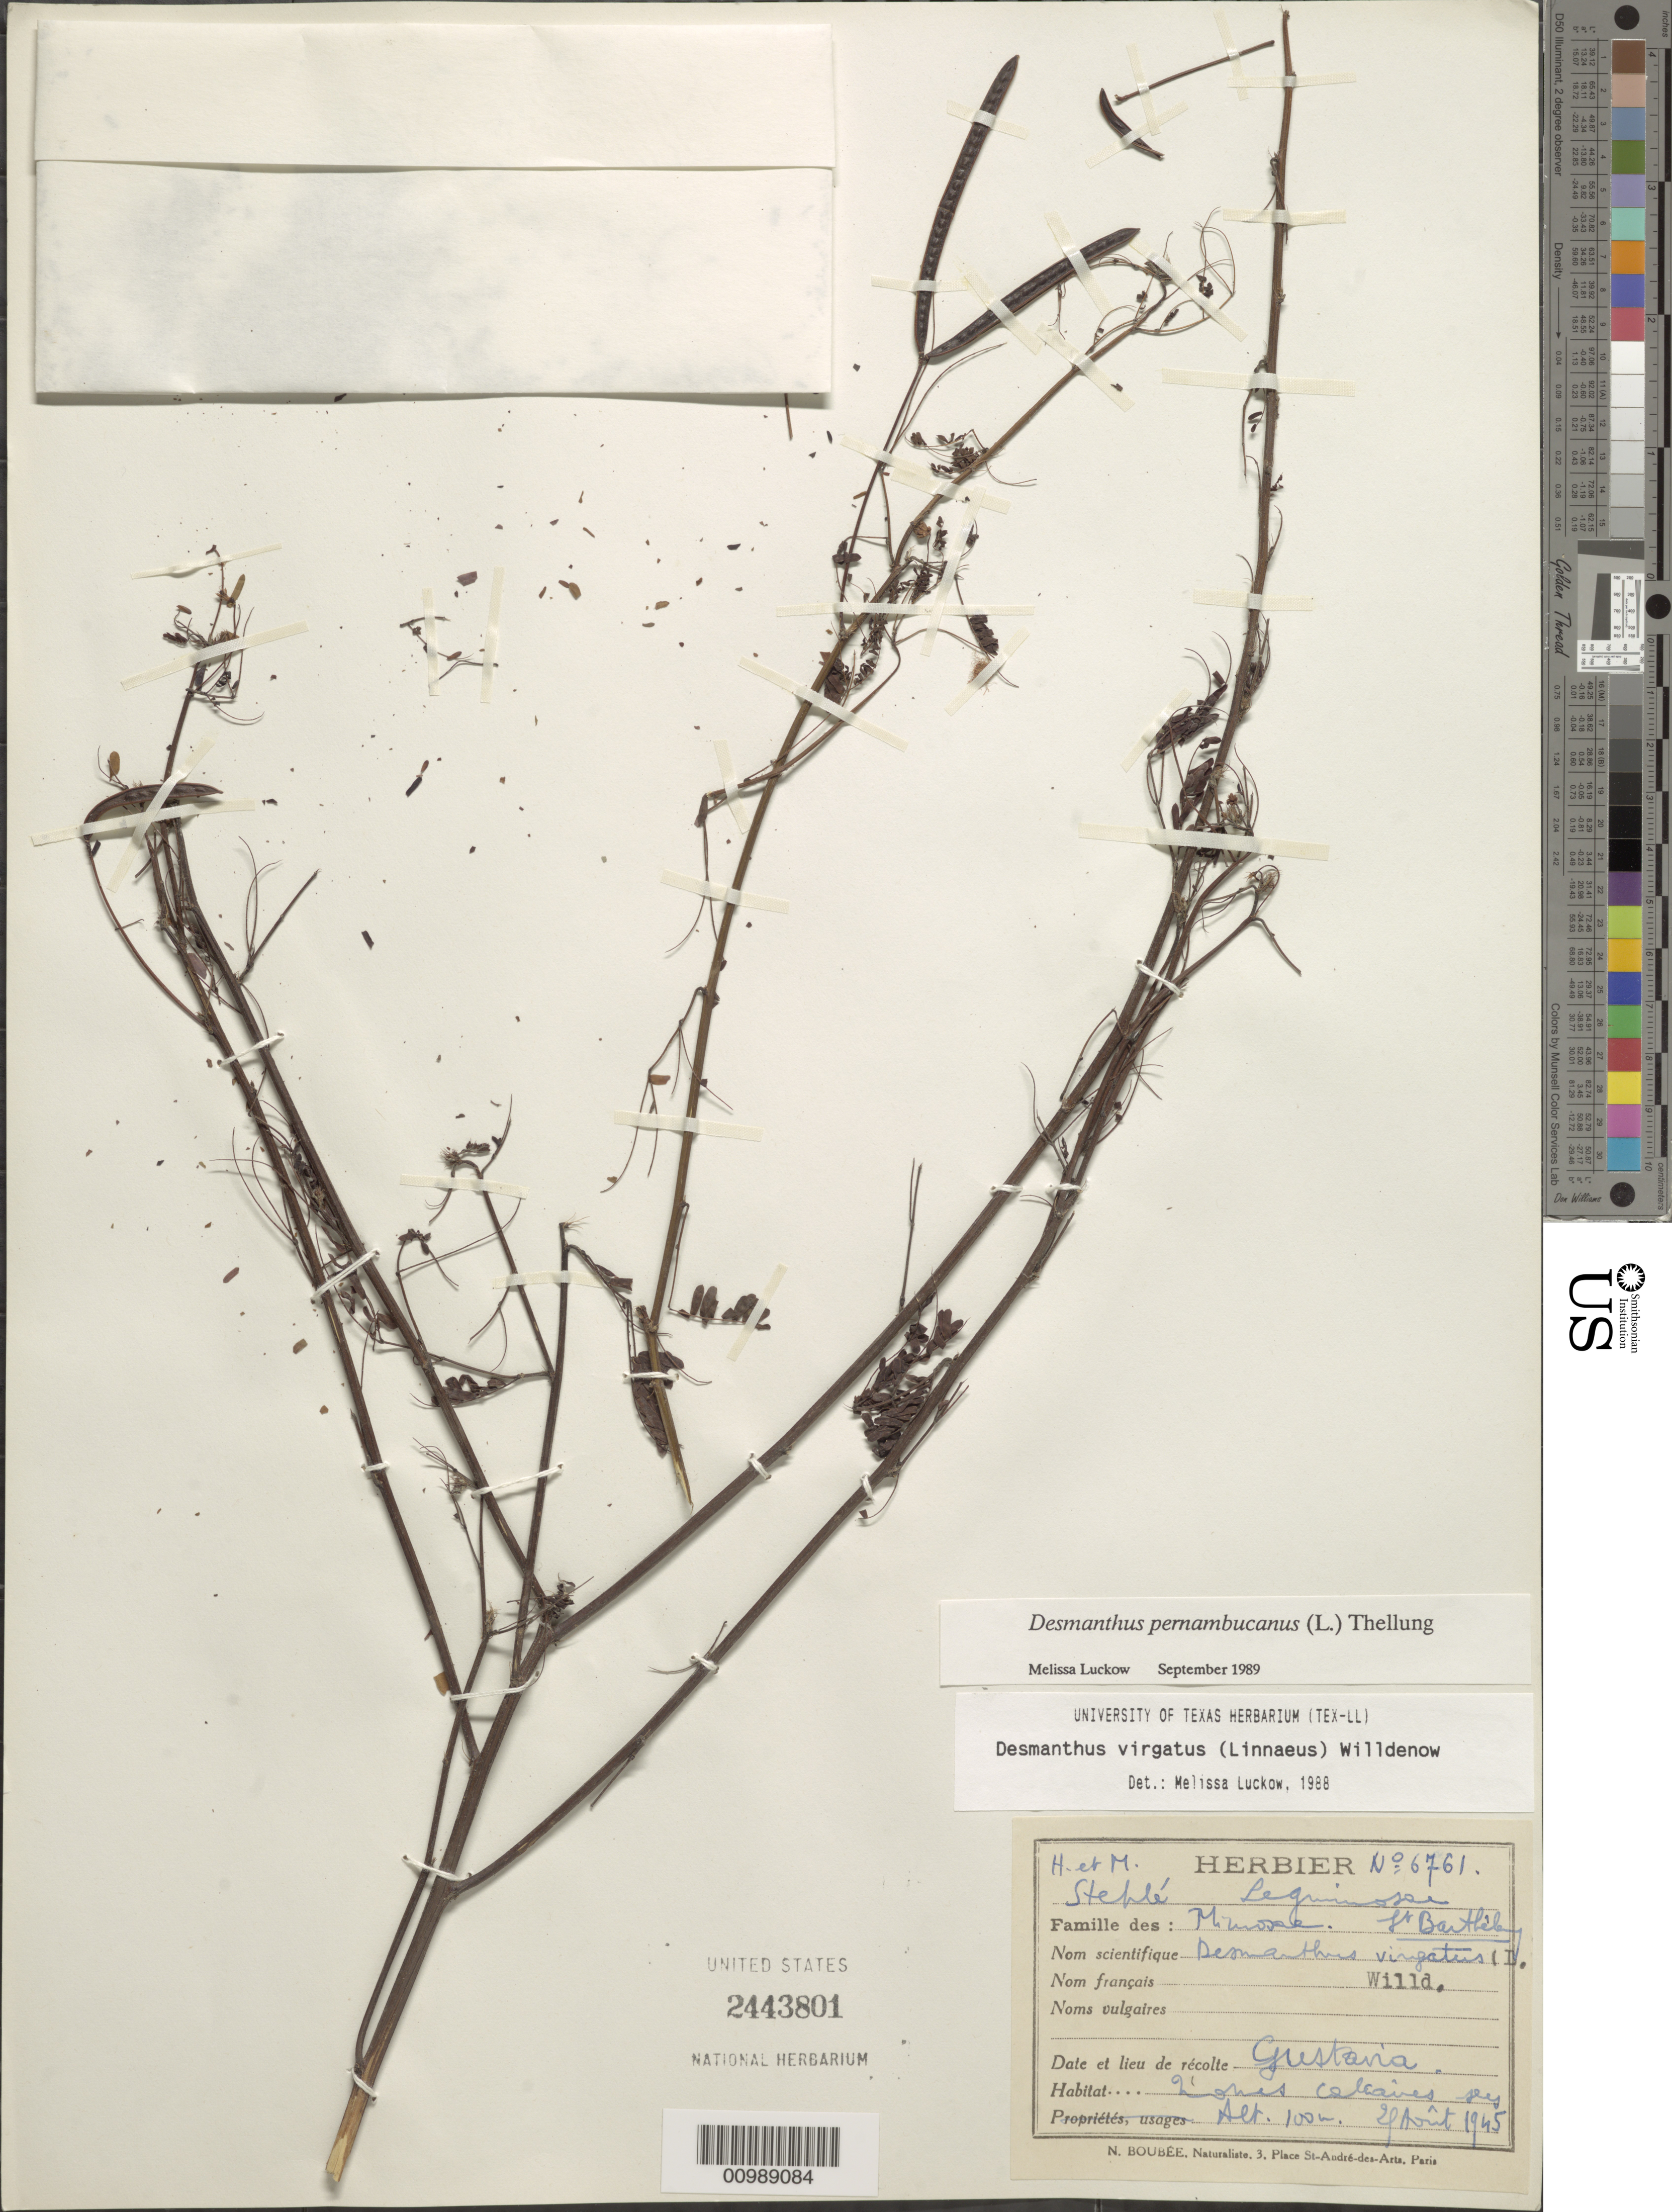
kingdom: Plantae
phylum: Tracheophyta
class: Magnoliopsida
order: Fabales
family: Fabaceae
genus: Desmanthus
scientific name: Desmanthus pernambucanus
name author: (L.) Thell.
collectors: H. Stehlé & M. Stehlé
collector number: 6761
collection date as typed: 29 Aug 1945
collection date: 1945-08-29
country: Saint Barthélemy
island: St. Barthélemy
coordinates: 0 N, 0 E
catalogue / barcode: US 2443801